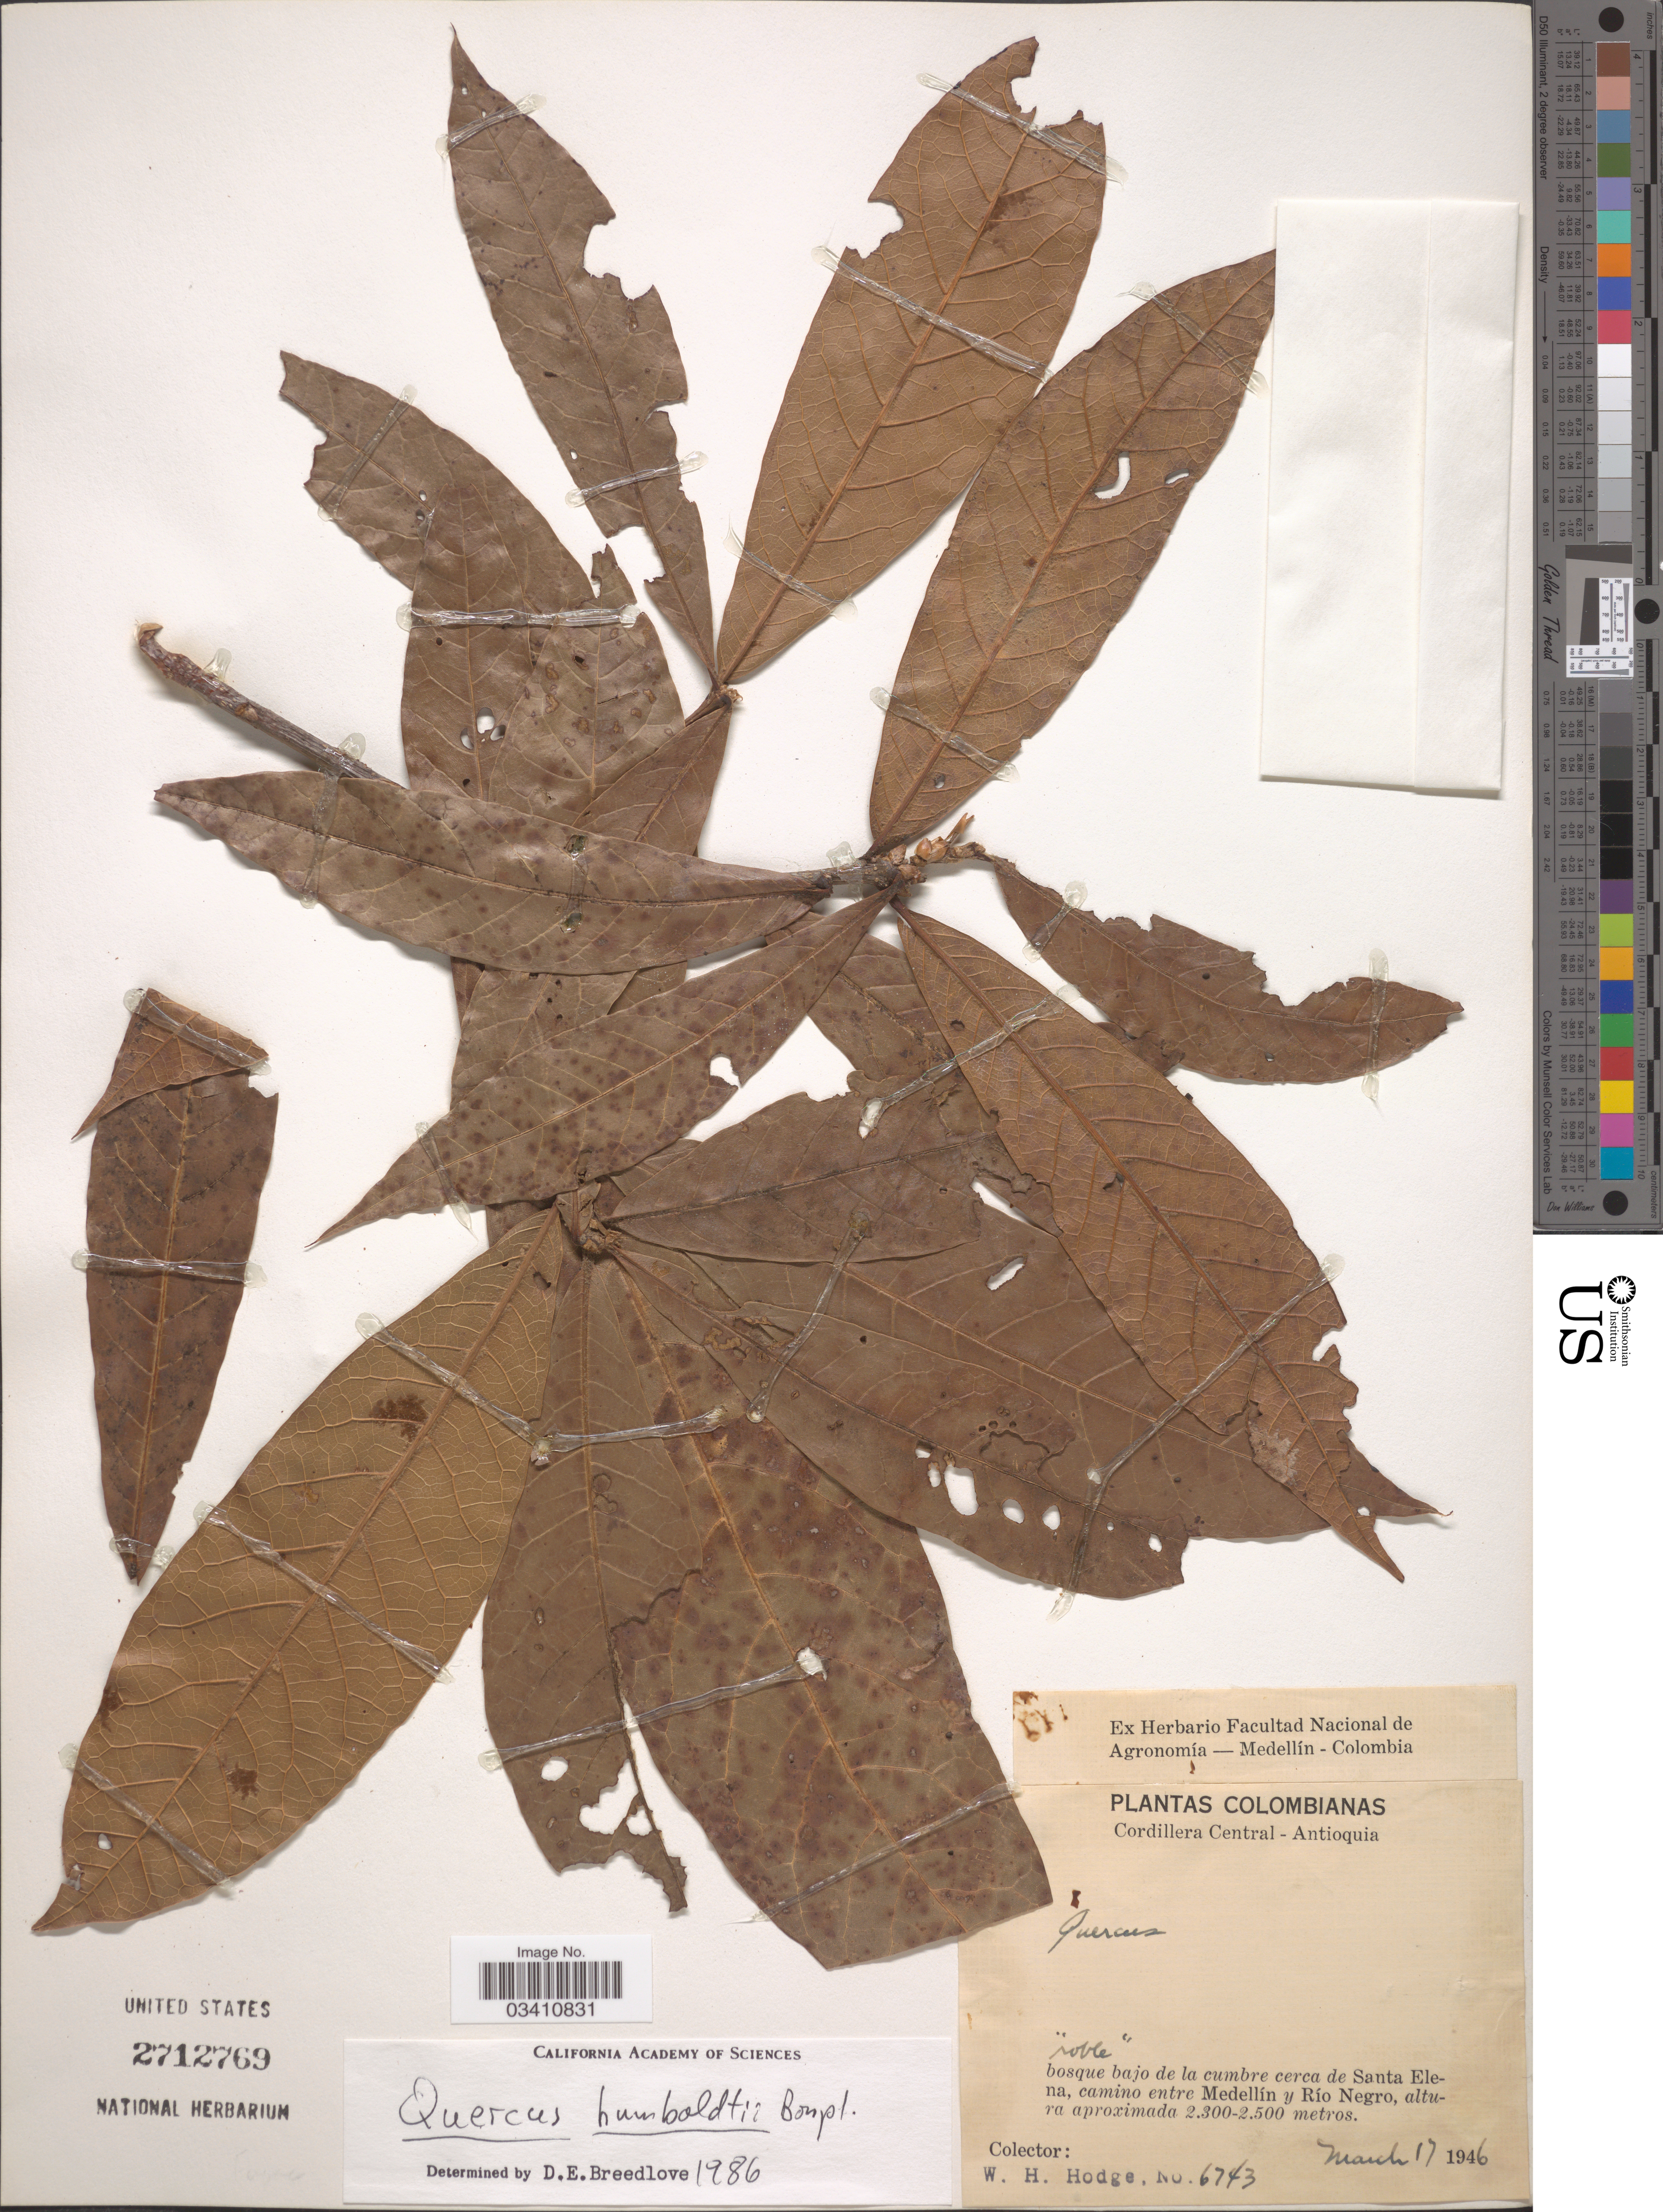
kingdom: Plantae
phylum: Tracheophyta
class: Magnoliopsida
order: Fagales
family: Fagaceae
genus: Quercus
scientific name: Quercus humboldtii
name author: Bonpl.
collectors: W. Hodge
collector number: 6743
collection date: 1946-03-17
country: Colombia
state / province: Antioquia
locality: Cordillera Central. Bosque bajo de la cumbre cerca de Santa Elena, camino entre Medellín y Río Negro.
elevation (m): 2300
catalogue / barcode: US 2712769